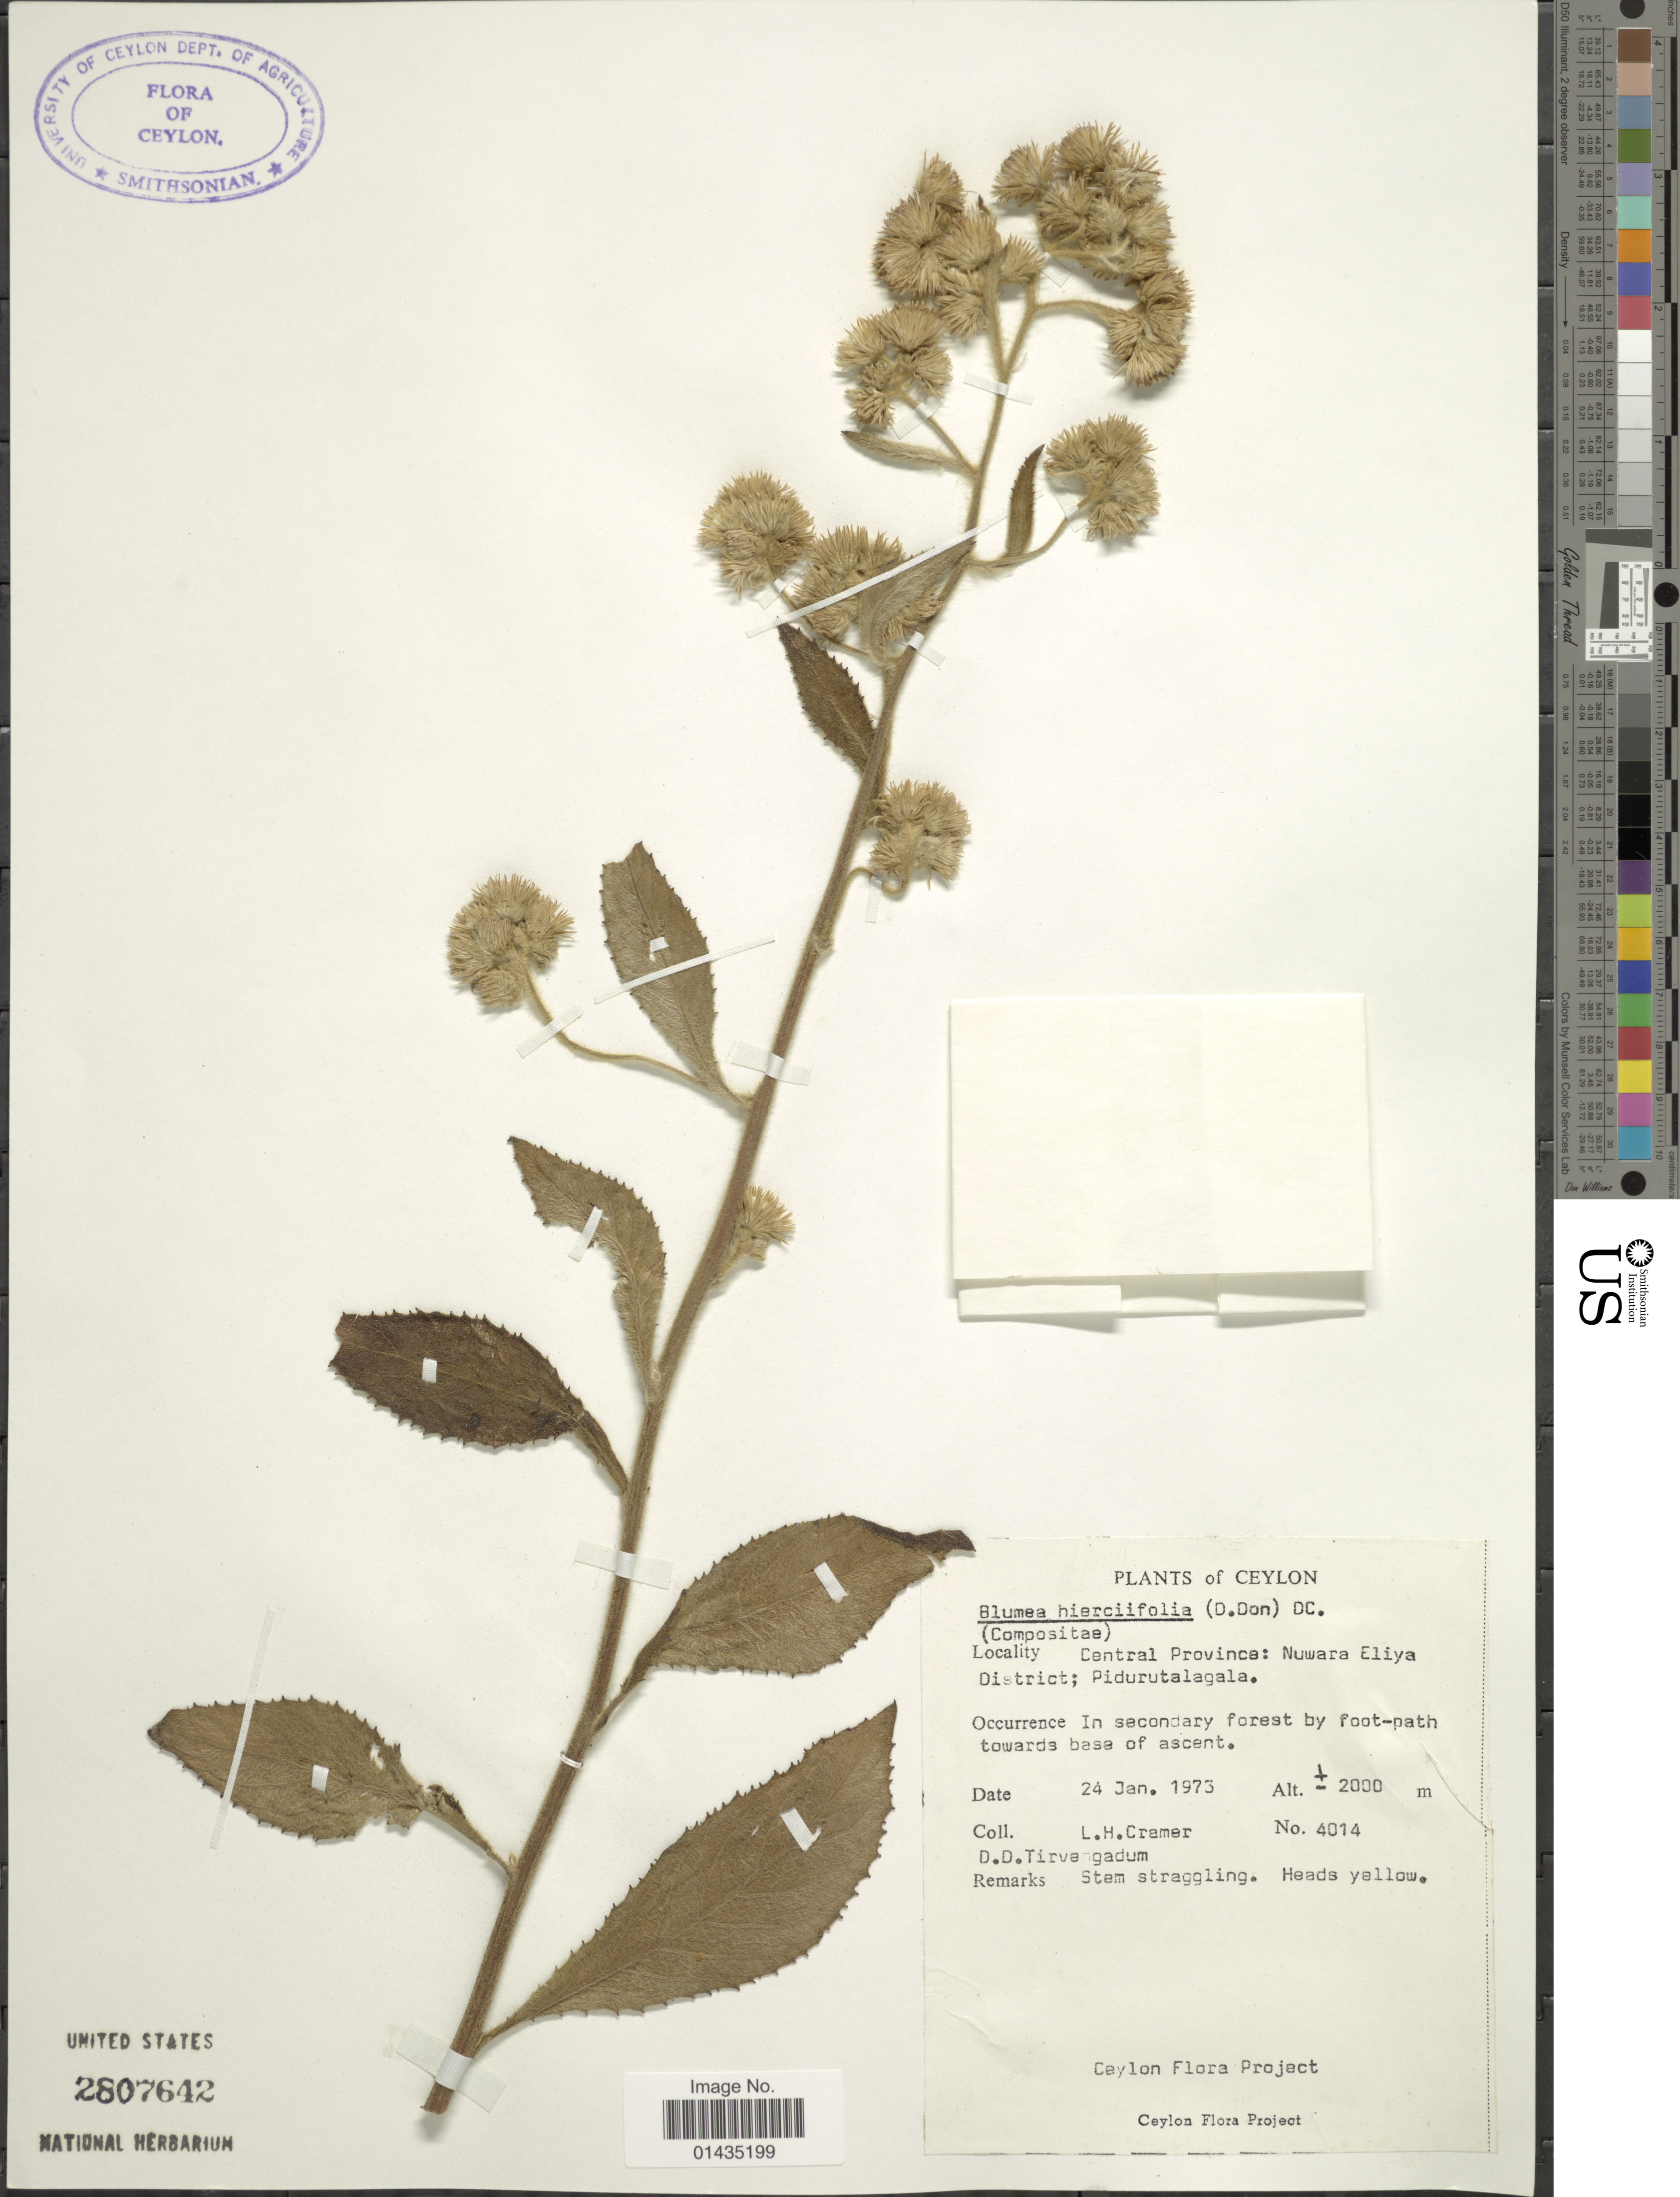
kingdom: Plantae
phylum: Tracheophyta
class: Magnoliopsida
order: Asterales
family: Asteraceae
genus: Blumea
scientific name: Blumea hieraciifolia var. flexuosa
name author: (C.B. Clarke) Randeria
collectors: L. H. Cramer & D. Tirvengadum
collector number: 4014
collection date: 1973-01-24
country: Sri Lanka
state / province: Central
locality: Ceylon, Nuwara Eliya District, Pidurutalagala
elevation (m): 2000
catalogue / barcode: US 2807642